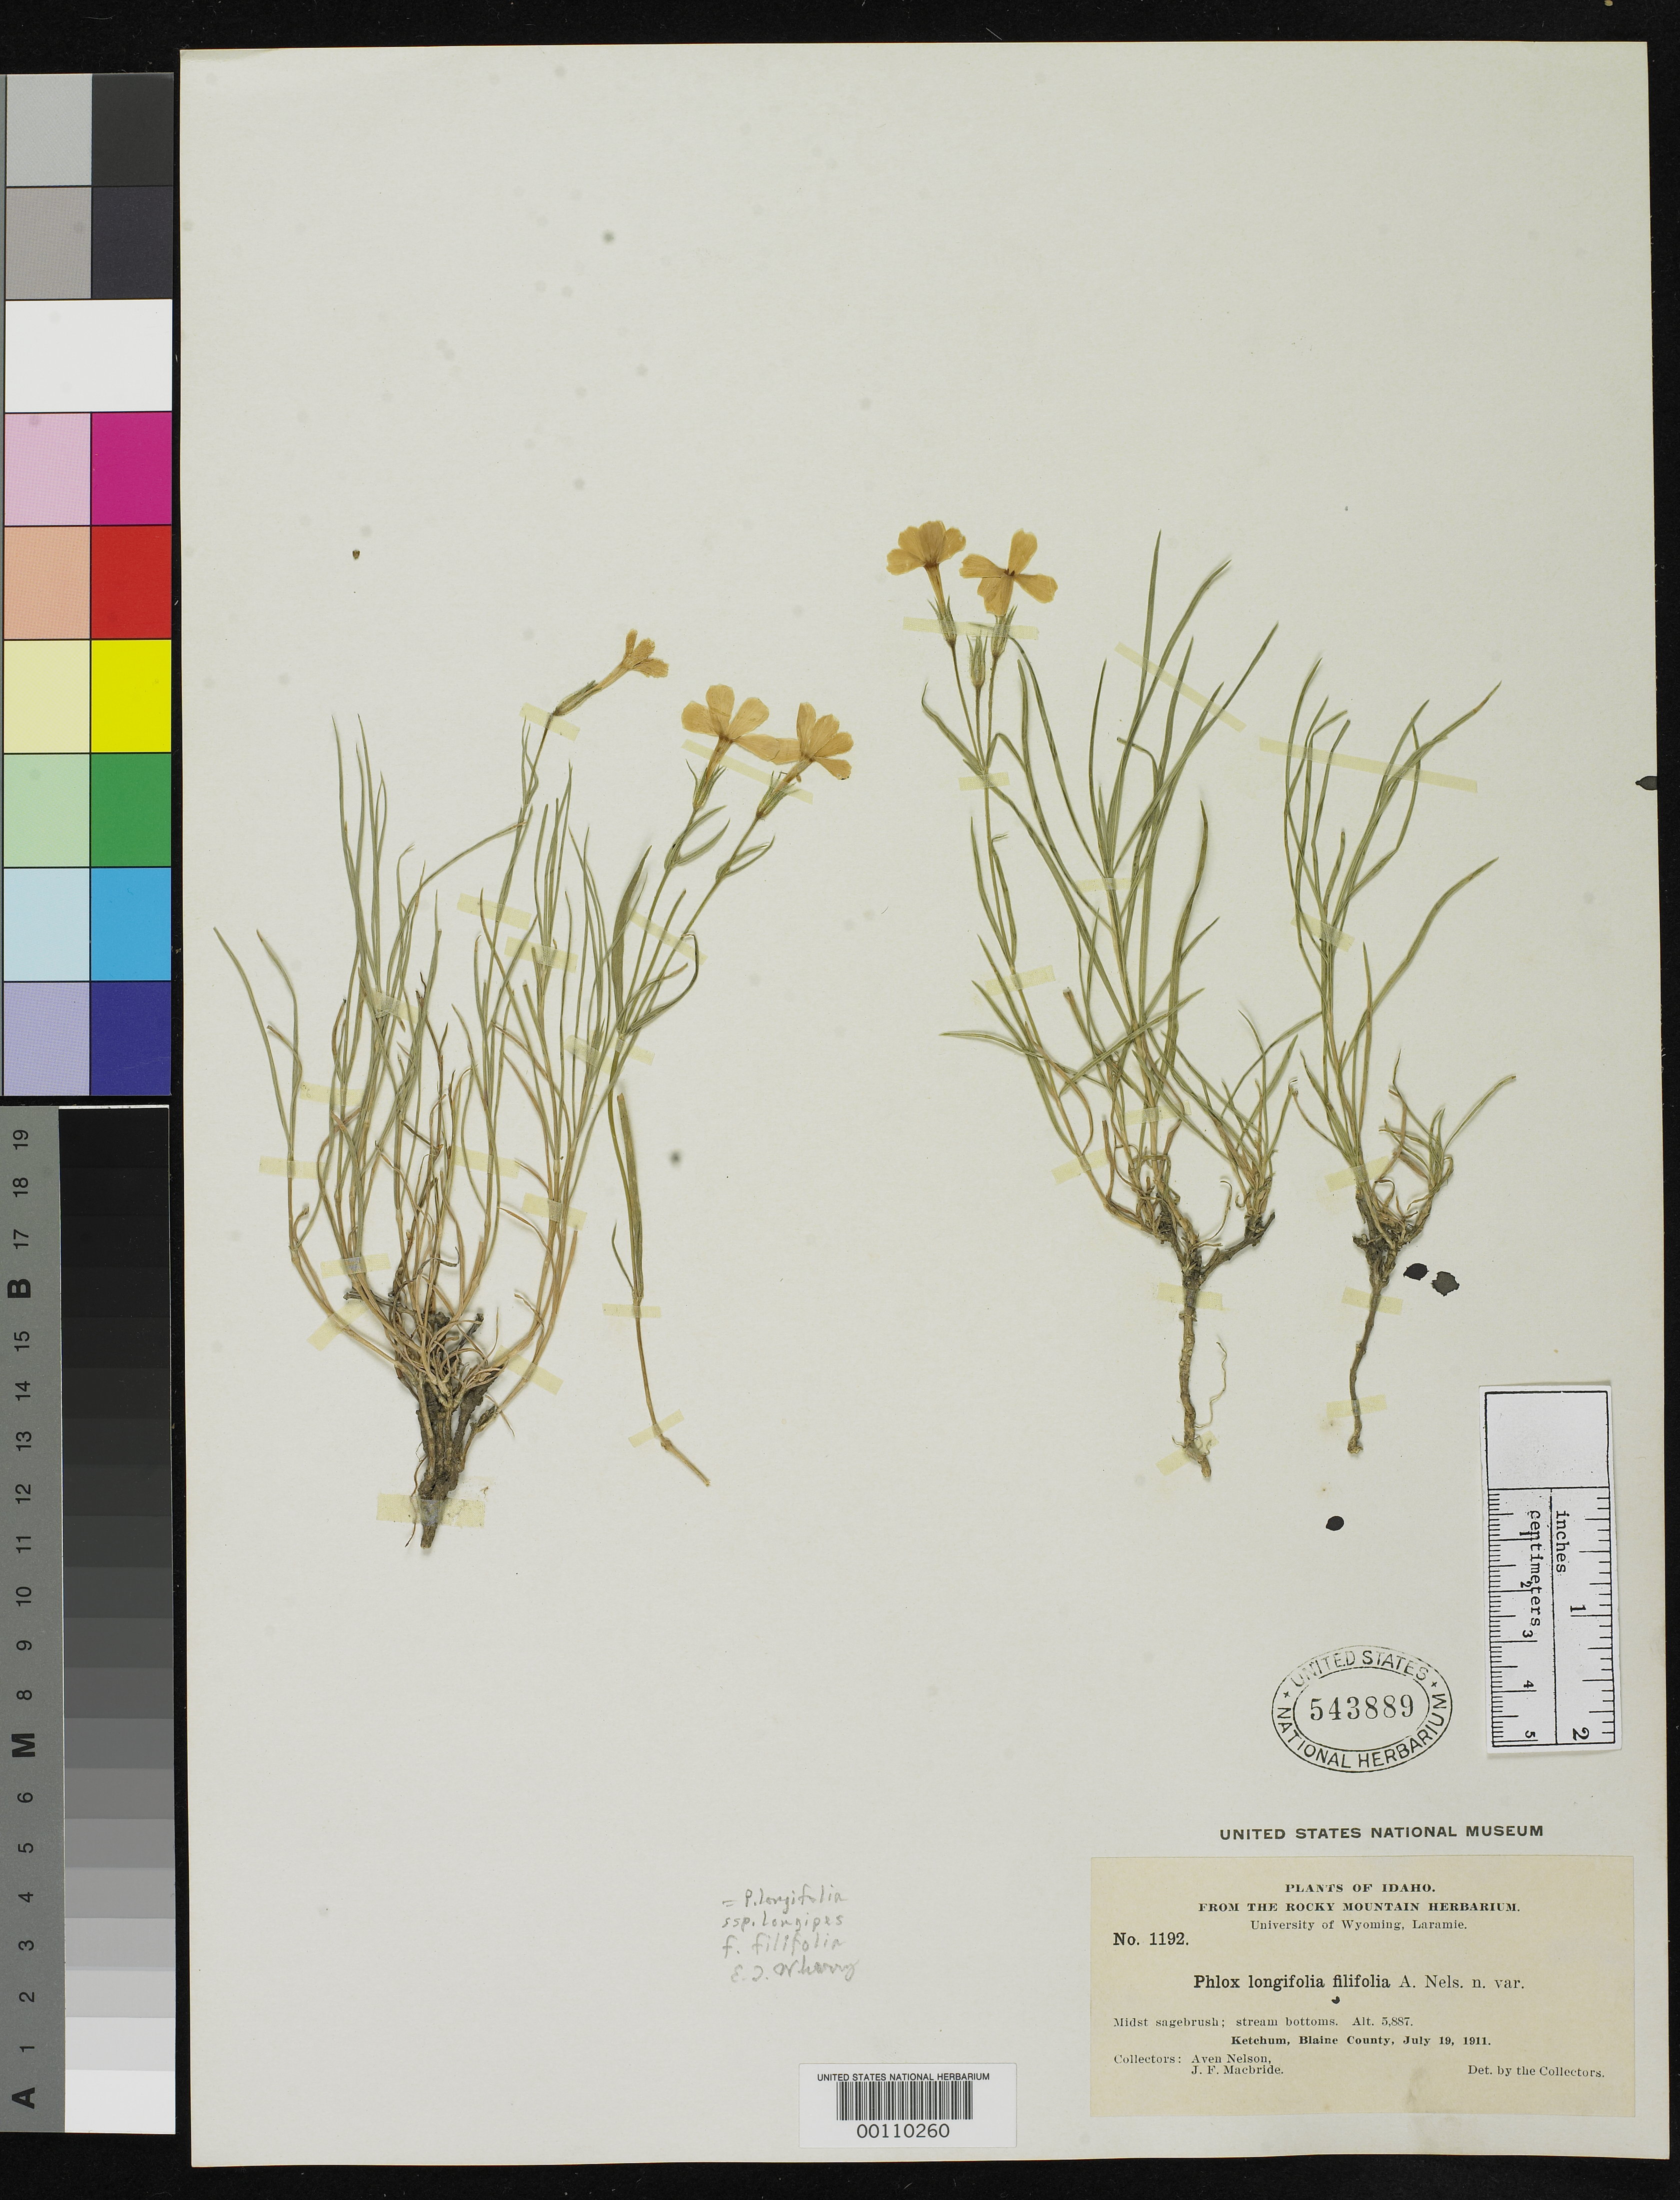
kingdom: Plantae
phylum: Tracheophyta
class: Magnoliopsida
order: Ericales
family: Polemoniaceae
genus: Phlox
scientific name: Phlox longifolia var. filifolia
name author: A. Nelson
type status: Isotype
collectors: A. Nelson & J. F. Macbride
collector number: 1192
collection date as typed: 19 Jul 1911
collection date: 1911-07-19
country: United States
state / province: Idaho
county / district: Blaine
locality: Ketchum.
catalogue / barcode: US 543889